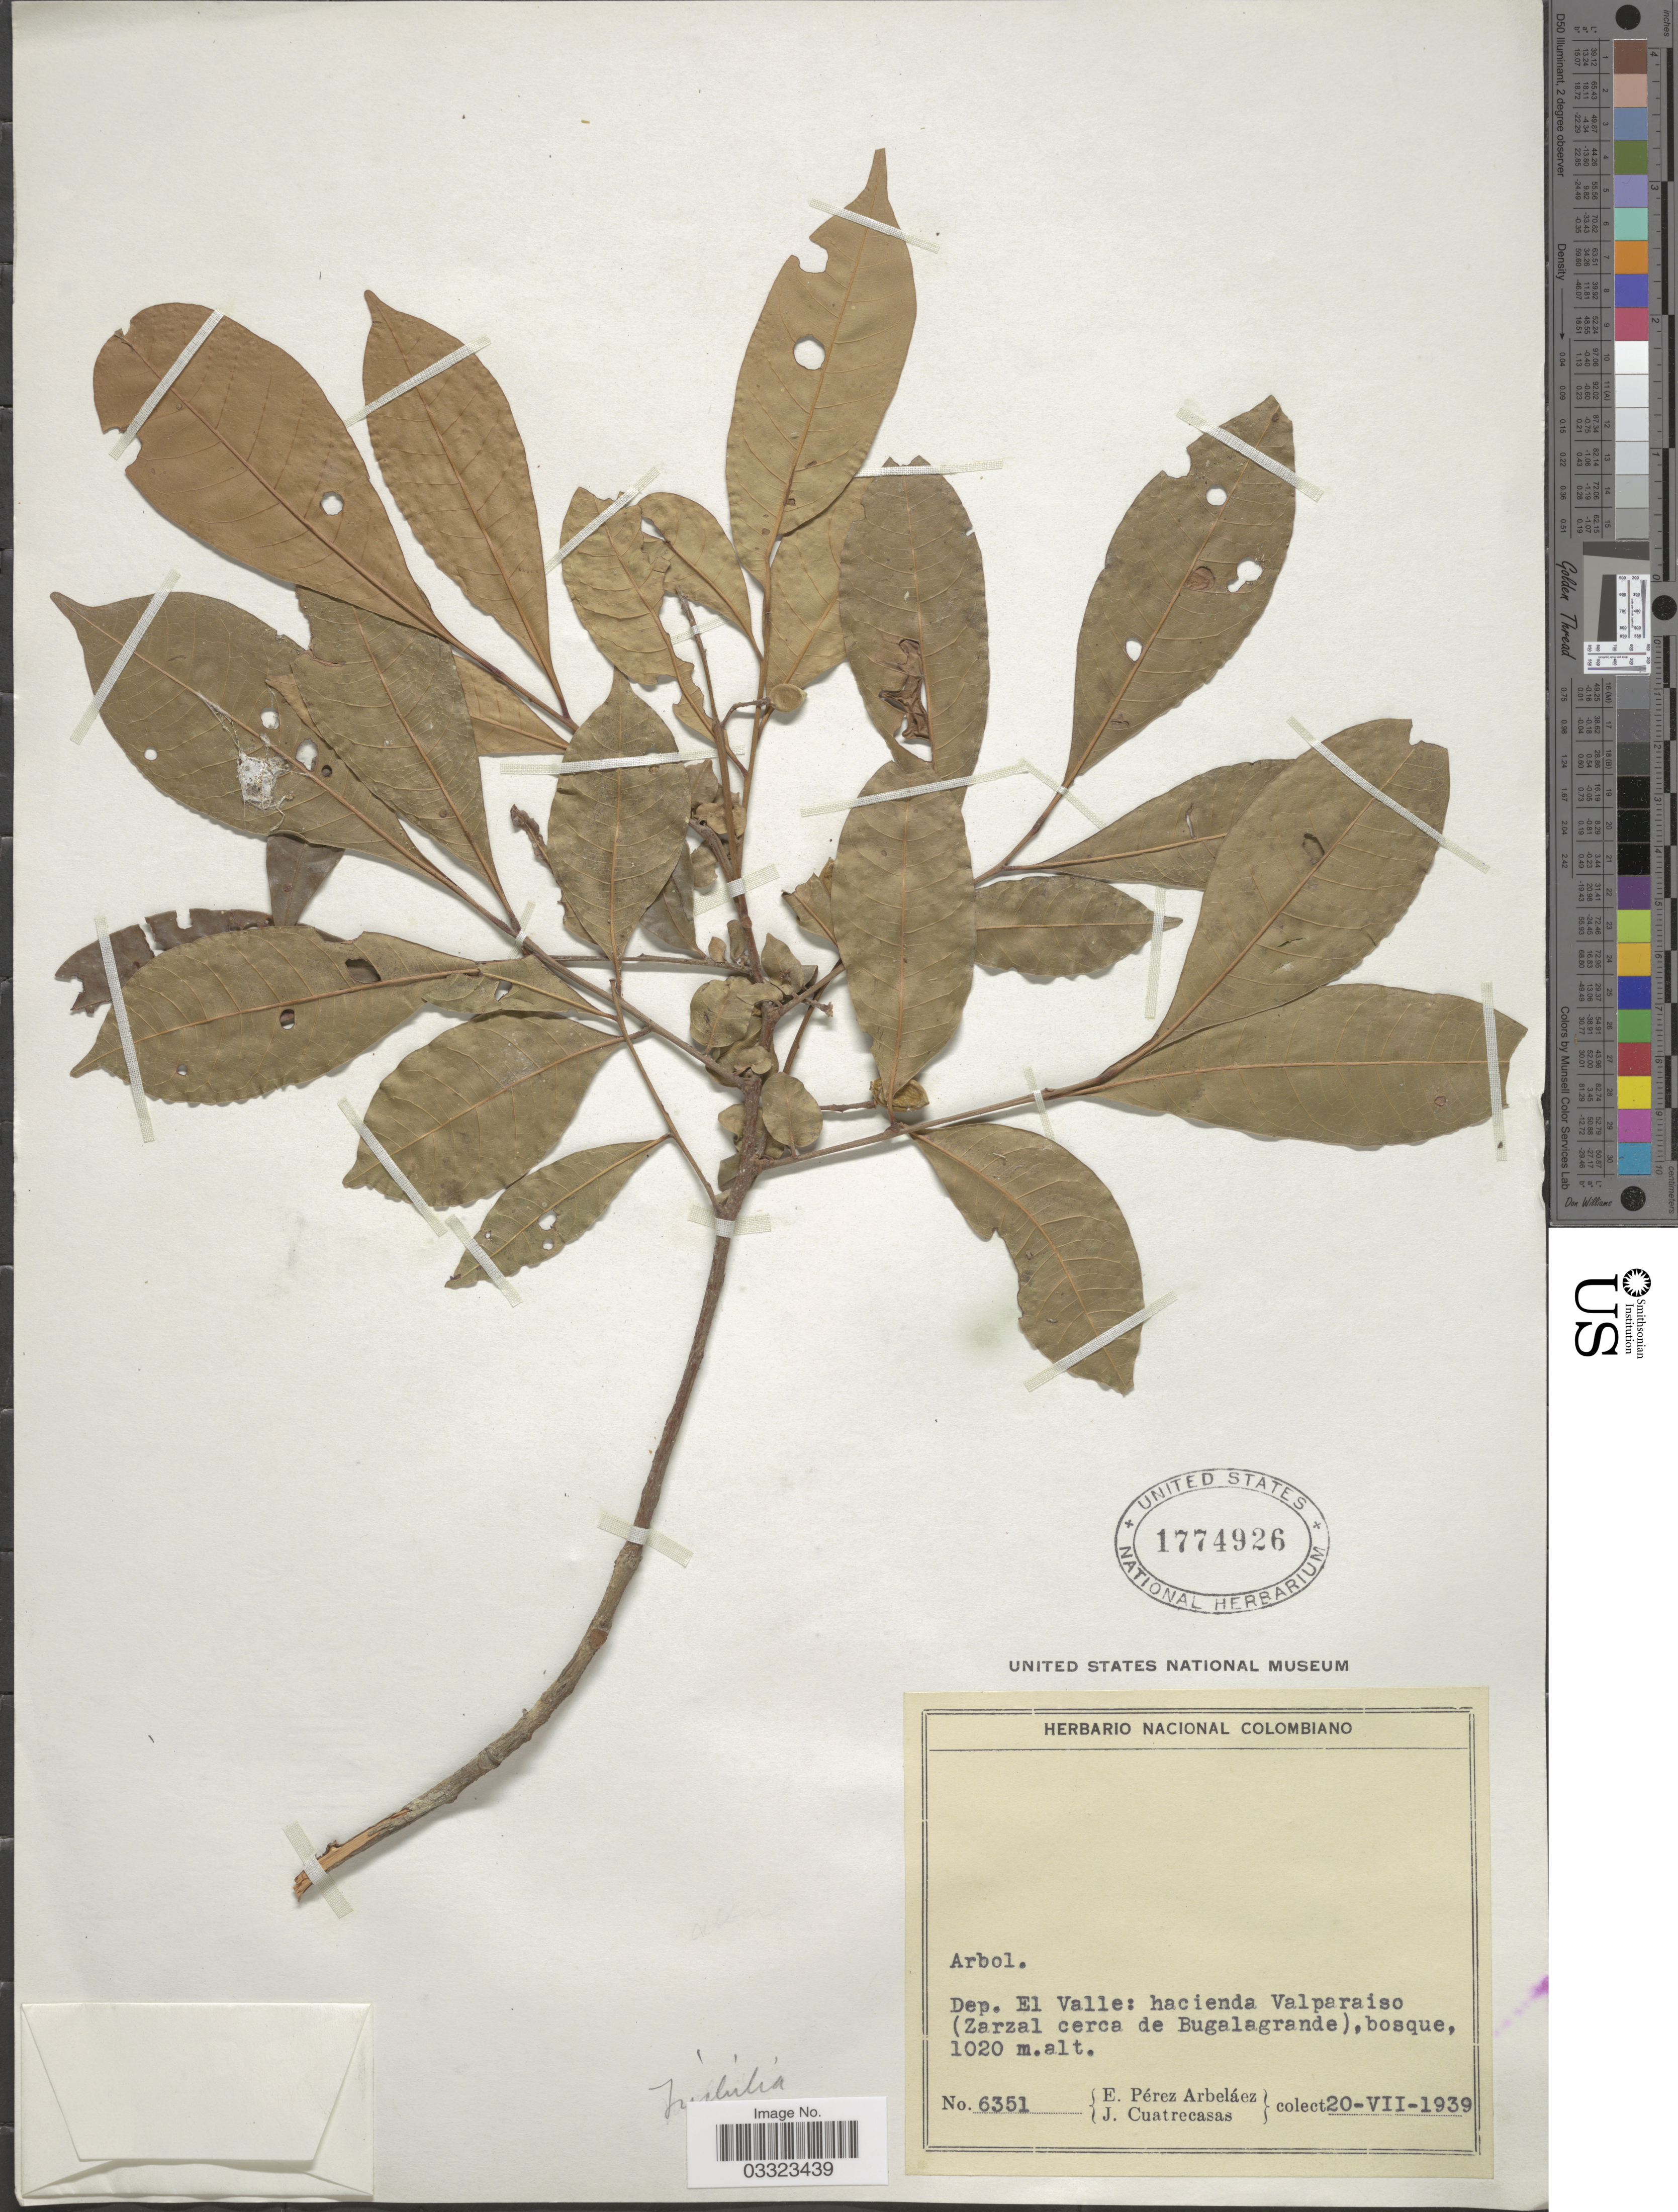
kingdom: Plantae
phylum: Tracheophyta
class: Magnoliopsida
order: Sapindales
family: Meliaceae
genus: Trichilia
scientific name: Trichilia sp.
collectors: E. Pérez Arbeláez & J. Cuatrecasas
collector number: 6351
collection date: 1939-07-20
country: Colombia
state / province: Valle del Cauca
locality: Dep. El Valle: hacienda Valparaiso (Zarzal cerca de Bugalagrande).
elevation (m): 1020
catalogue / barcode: US 1774926